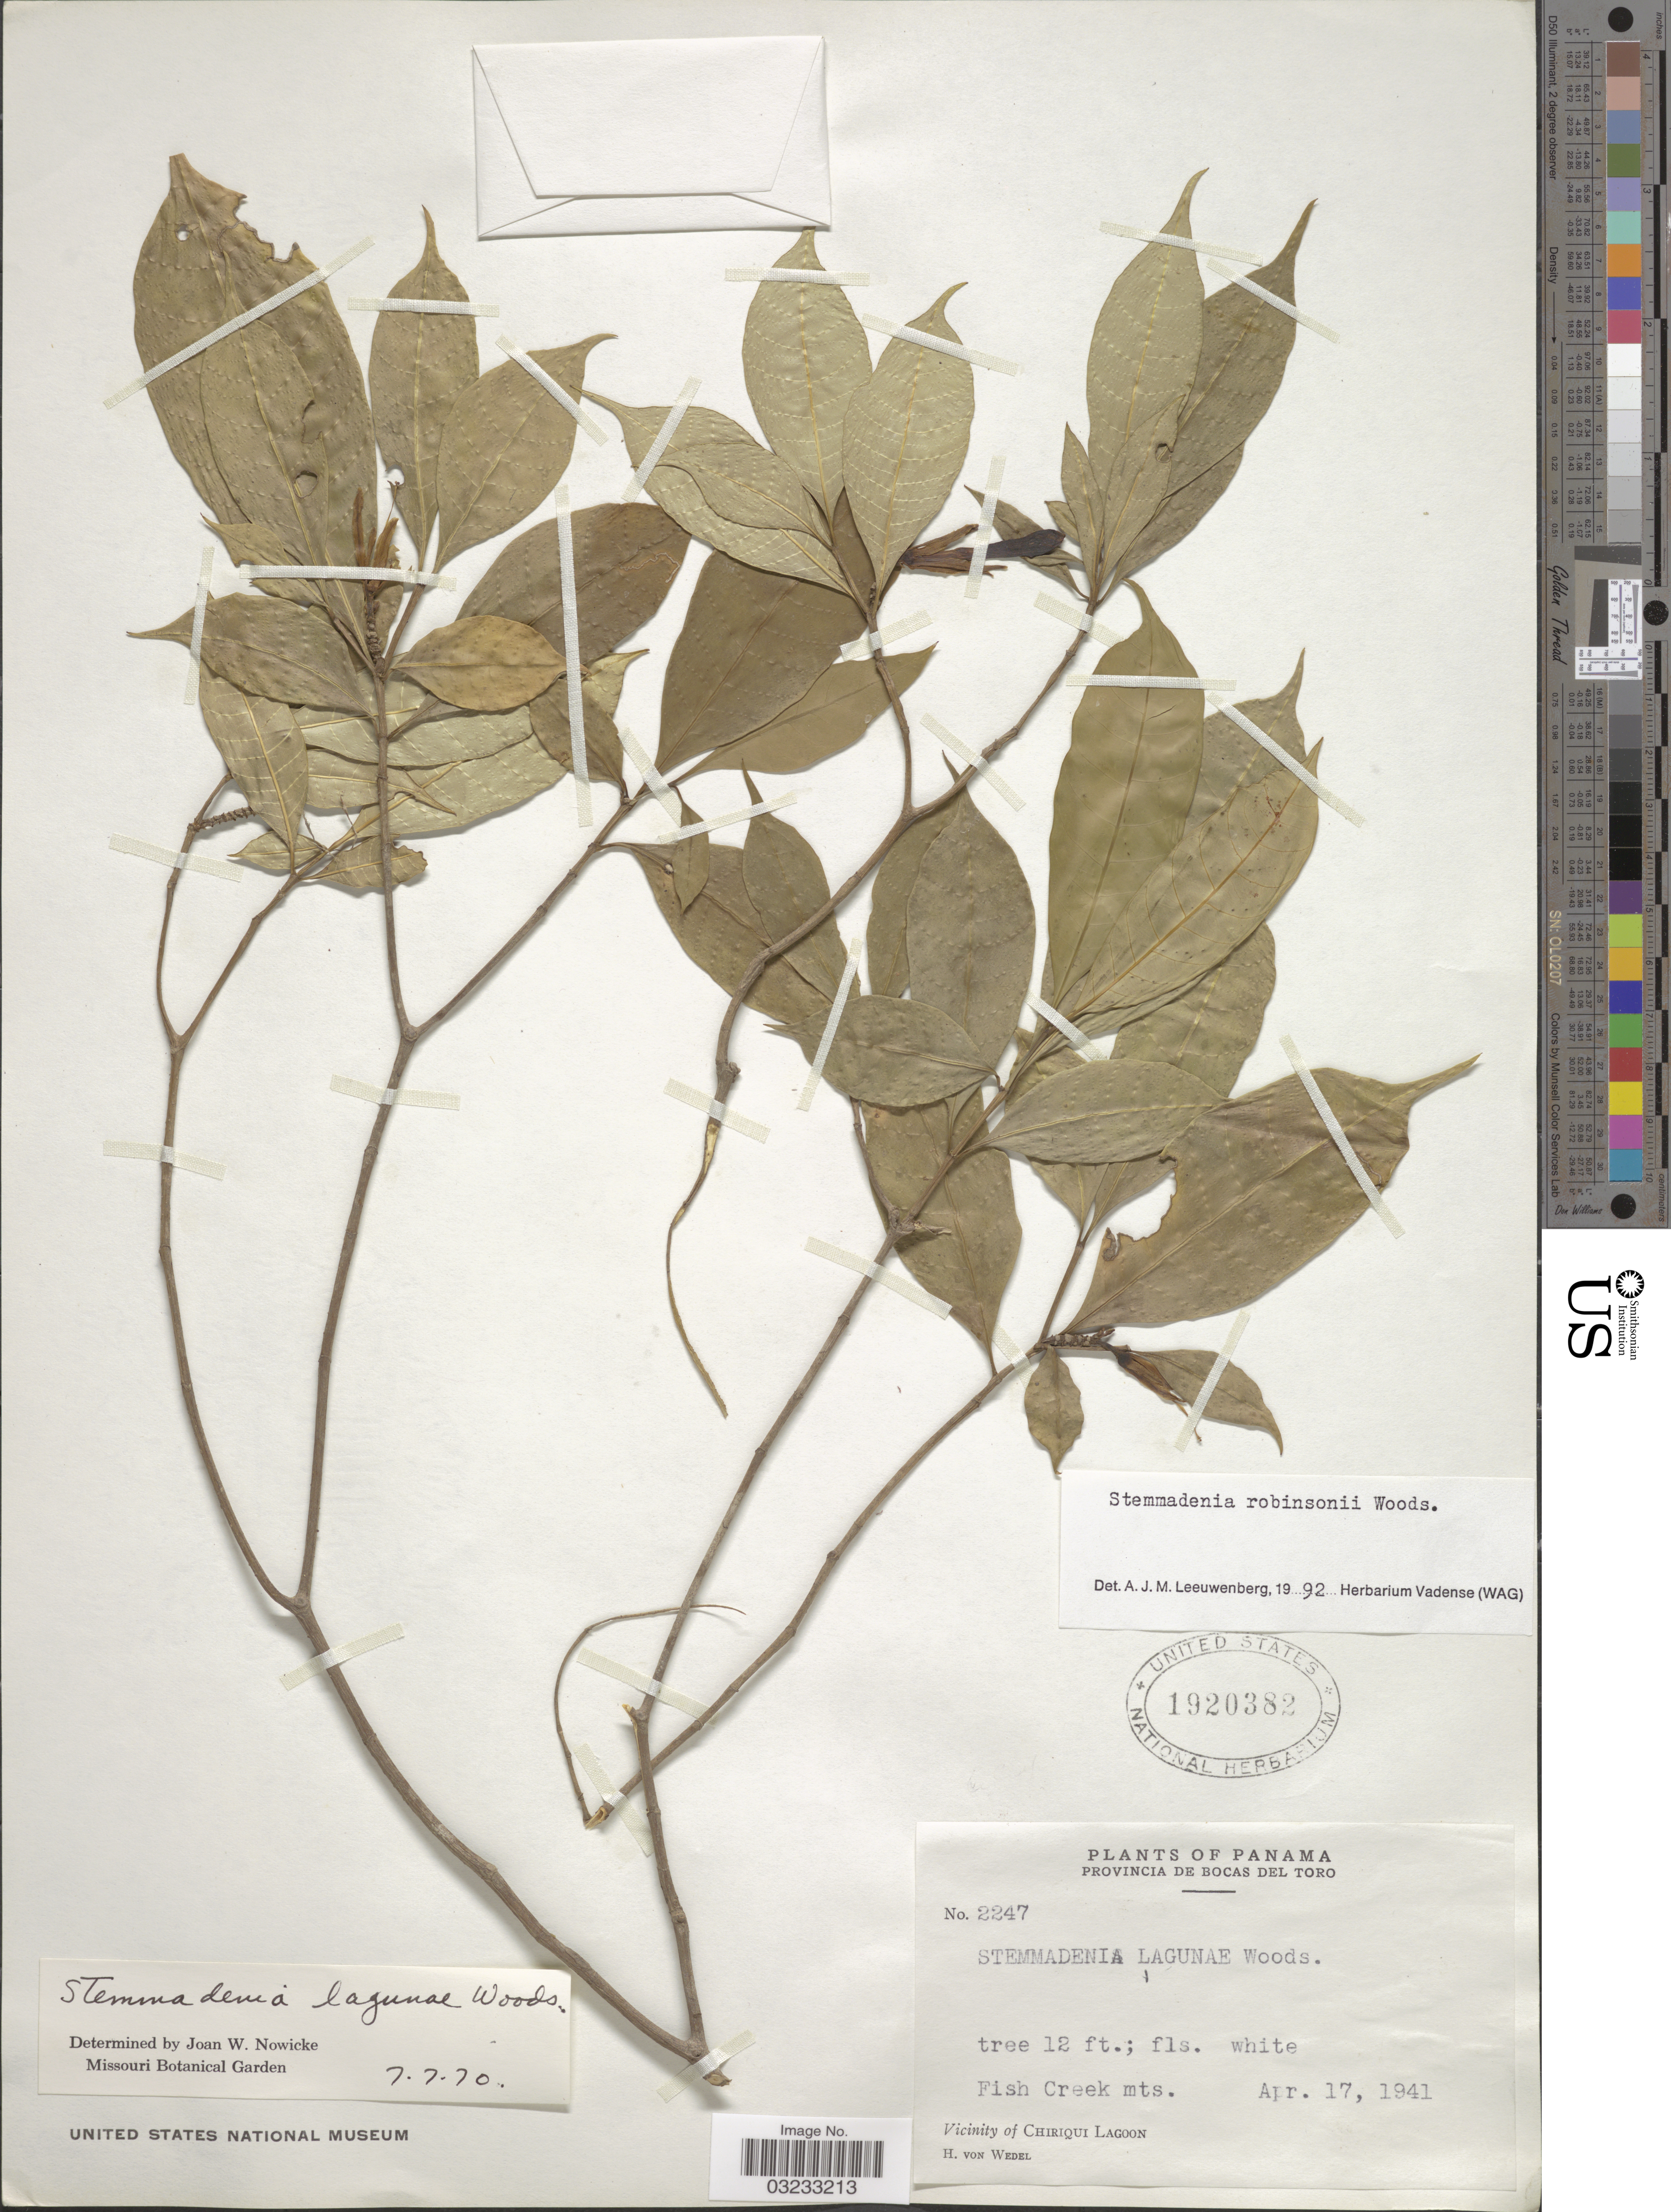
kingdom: Plantae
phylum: Tracheophyta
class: Magnoliopsida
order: Gentianales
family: Apocynaceae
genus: Stemmadenia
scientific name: Stemmadenia robinsonii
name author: Woodson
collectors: H. von Wedel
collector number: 2247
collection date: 1941-04-17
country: Panama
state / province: Bocas del Toro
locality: Fish Creek mts. Vicinity of Chiriqui Lagoon.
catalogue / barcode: US 1920382